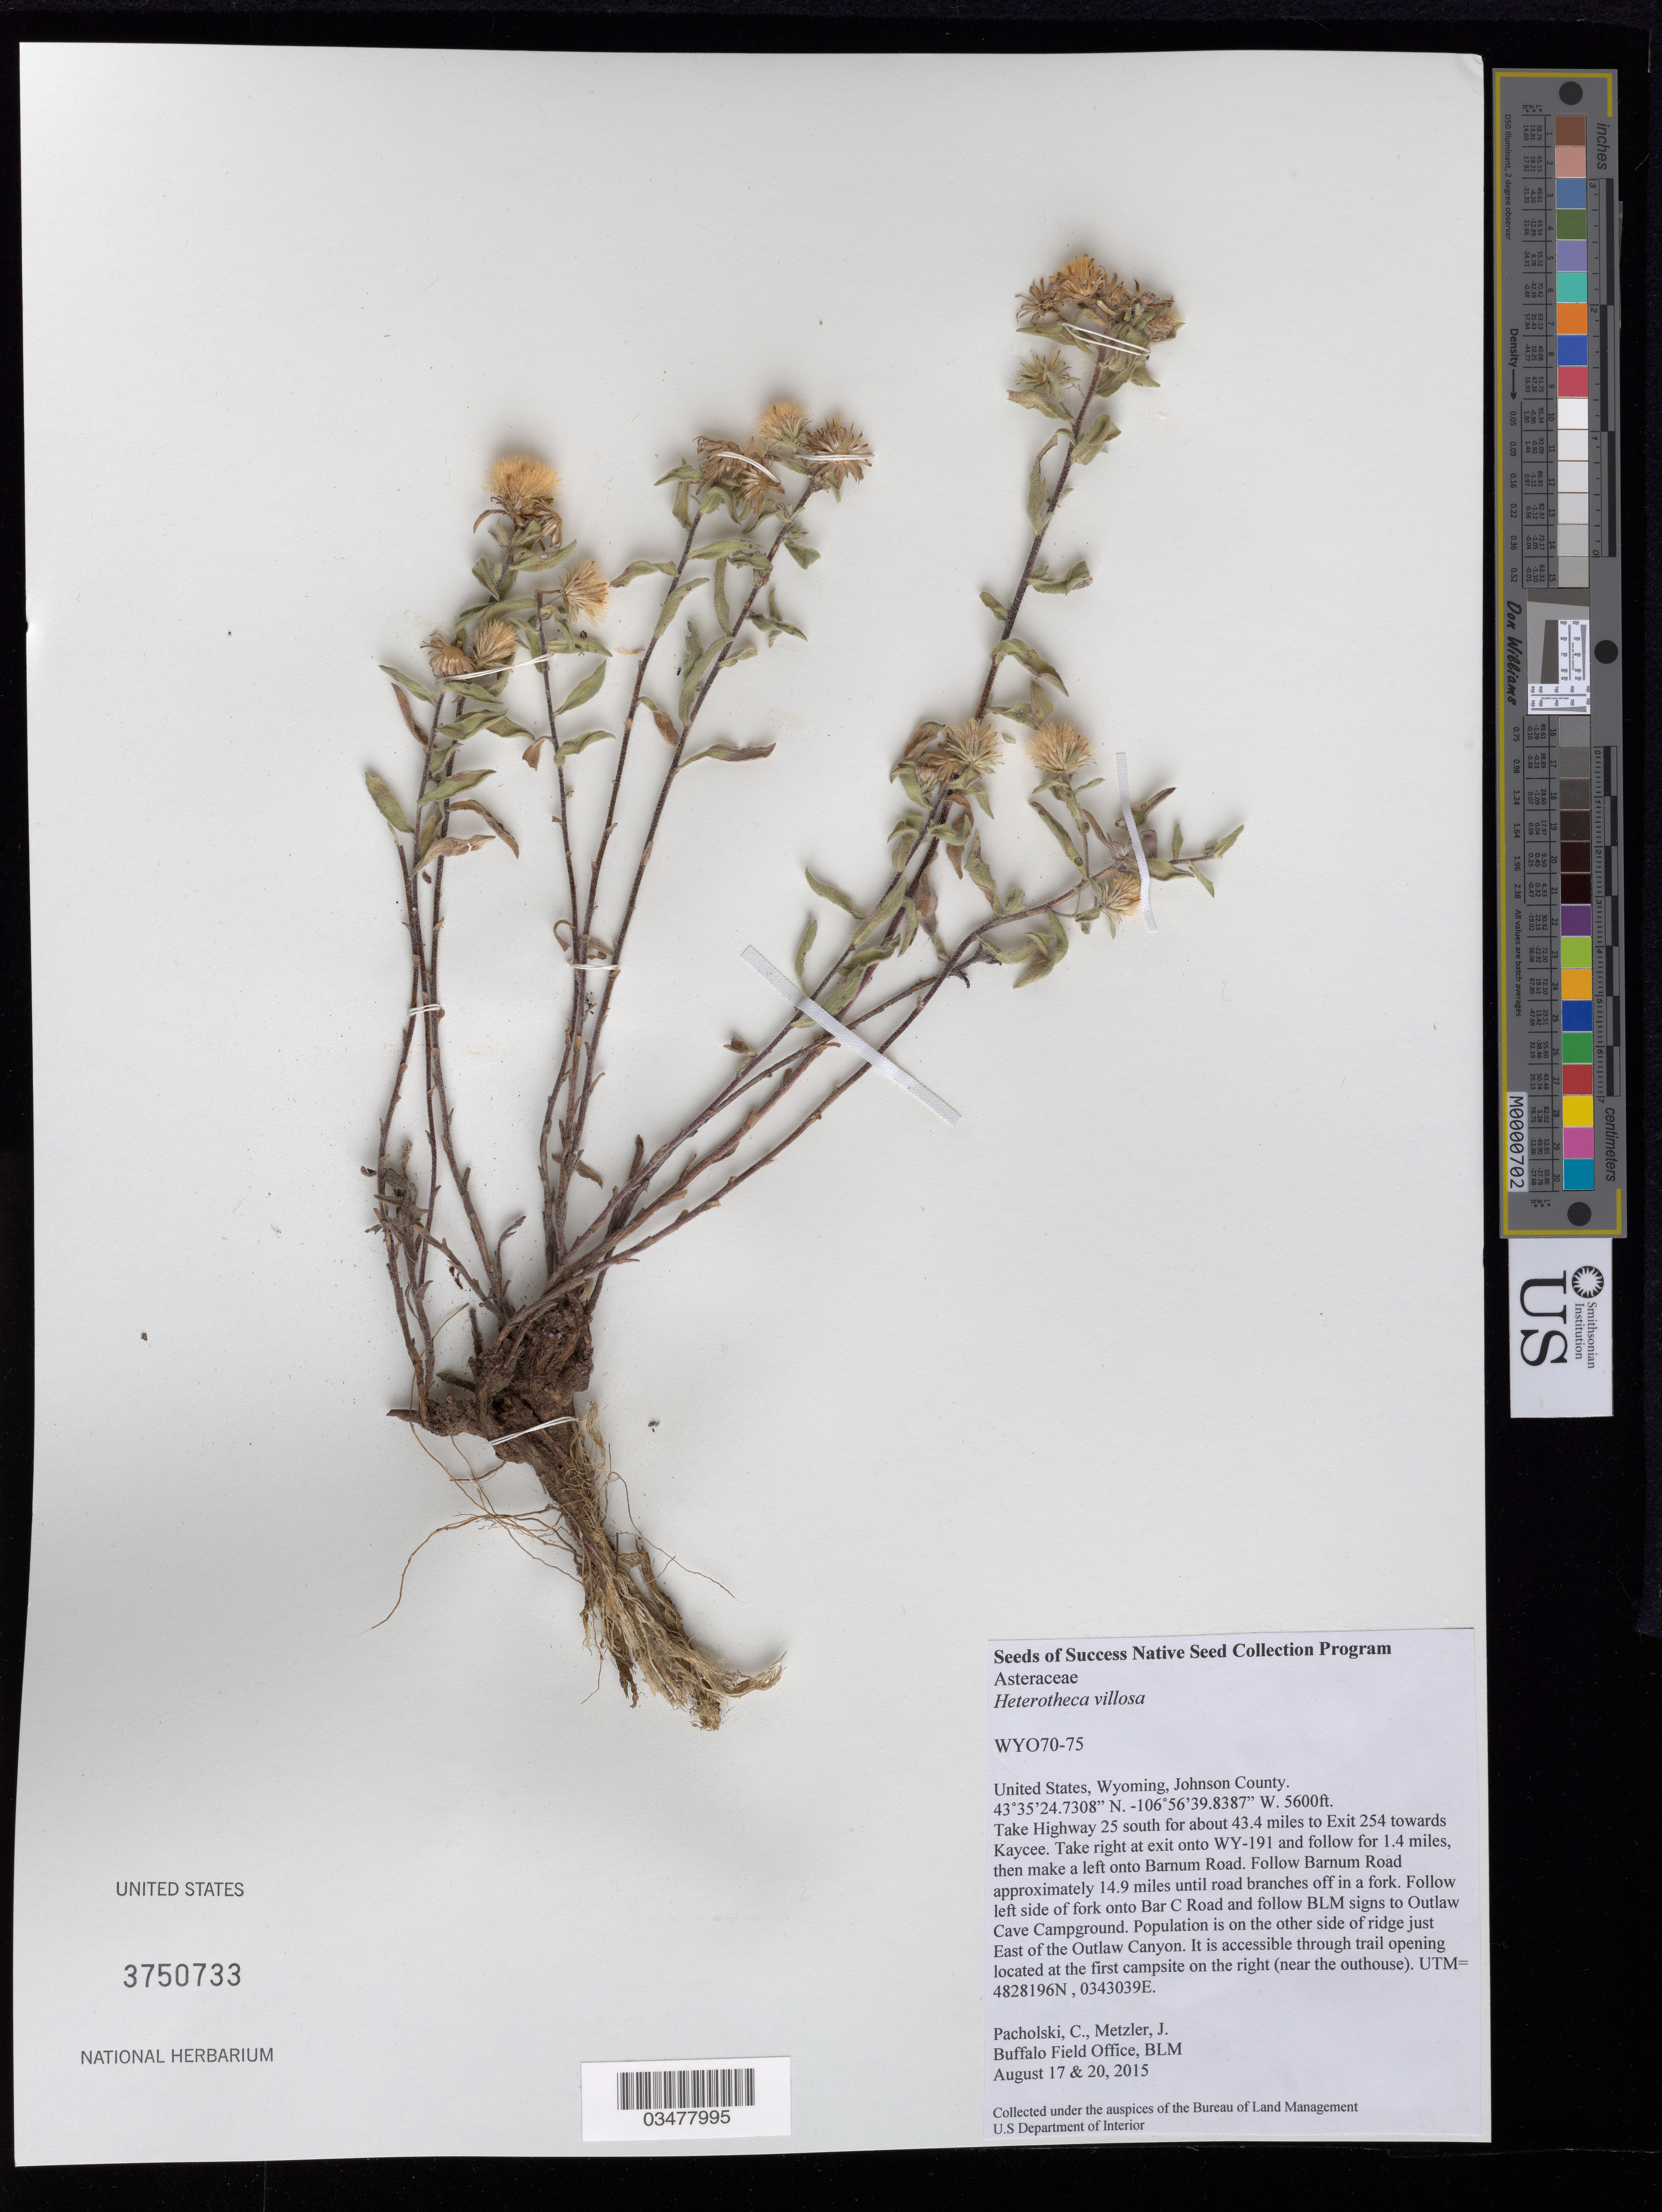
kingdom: Plantae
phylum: Tracheophyta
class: Magnoliopsida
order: Asterales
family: Asteraceae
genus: Heterotheca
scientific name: Heterotheca villosa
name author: (Pursh) Shinners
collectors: -. Pacholski & -. Metzler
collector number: WY070-75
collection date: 2015-08-17/2015-08-20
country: United States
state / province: Wyoming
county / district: Johnson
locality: Outlaw Cave, Slope C Allotment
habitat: upland shrub and grassland group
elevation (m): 1707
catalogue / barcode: US 3750733